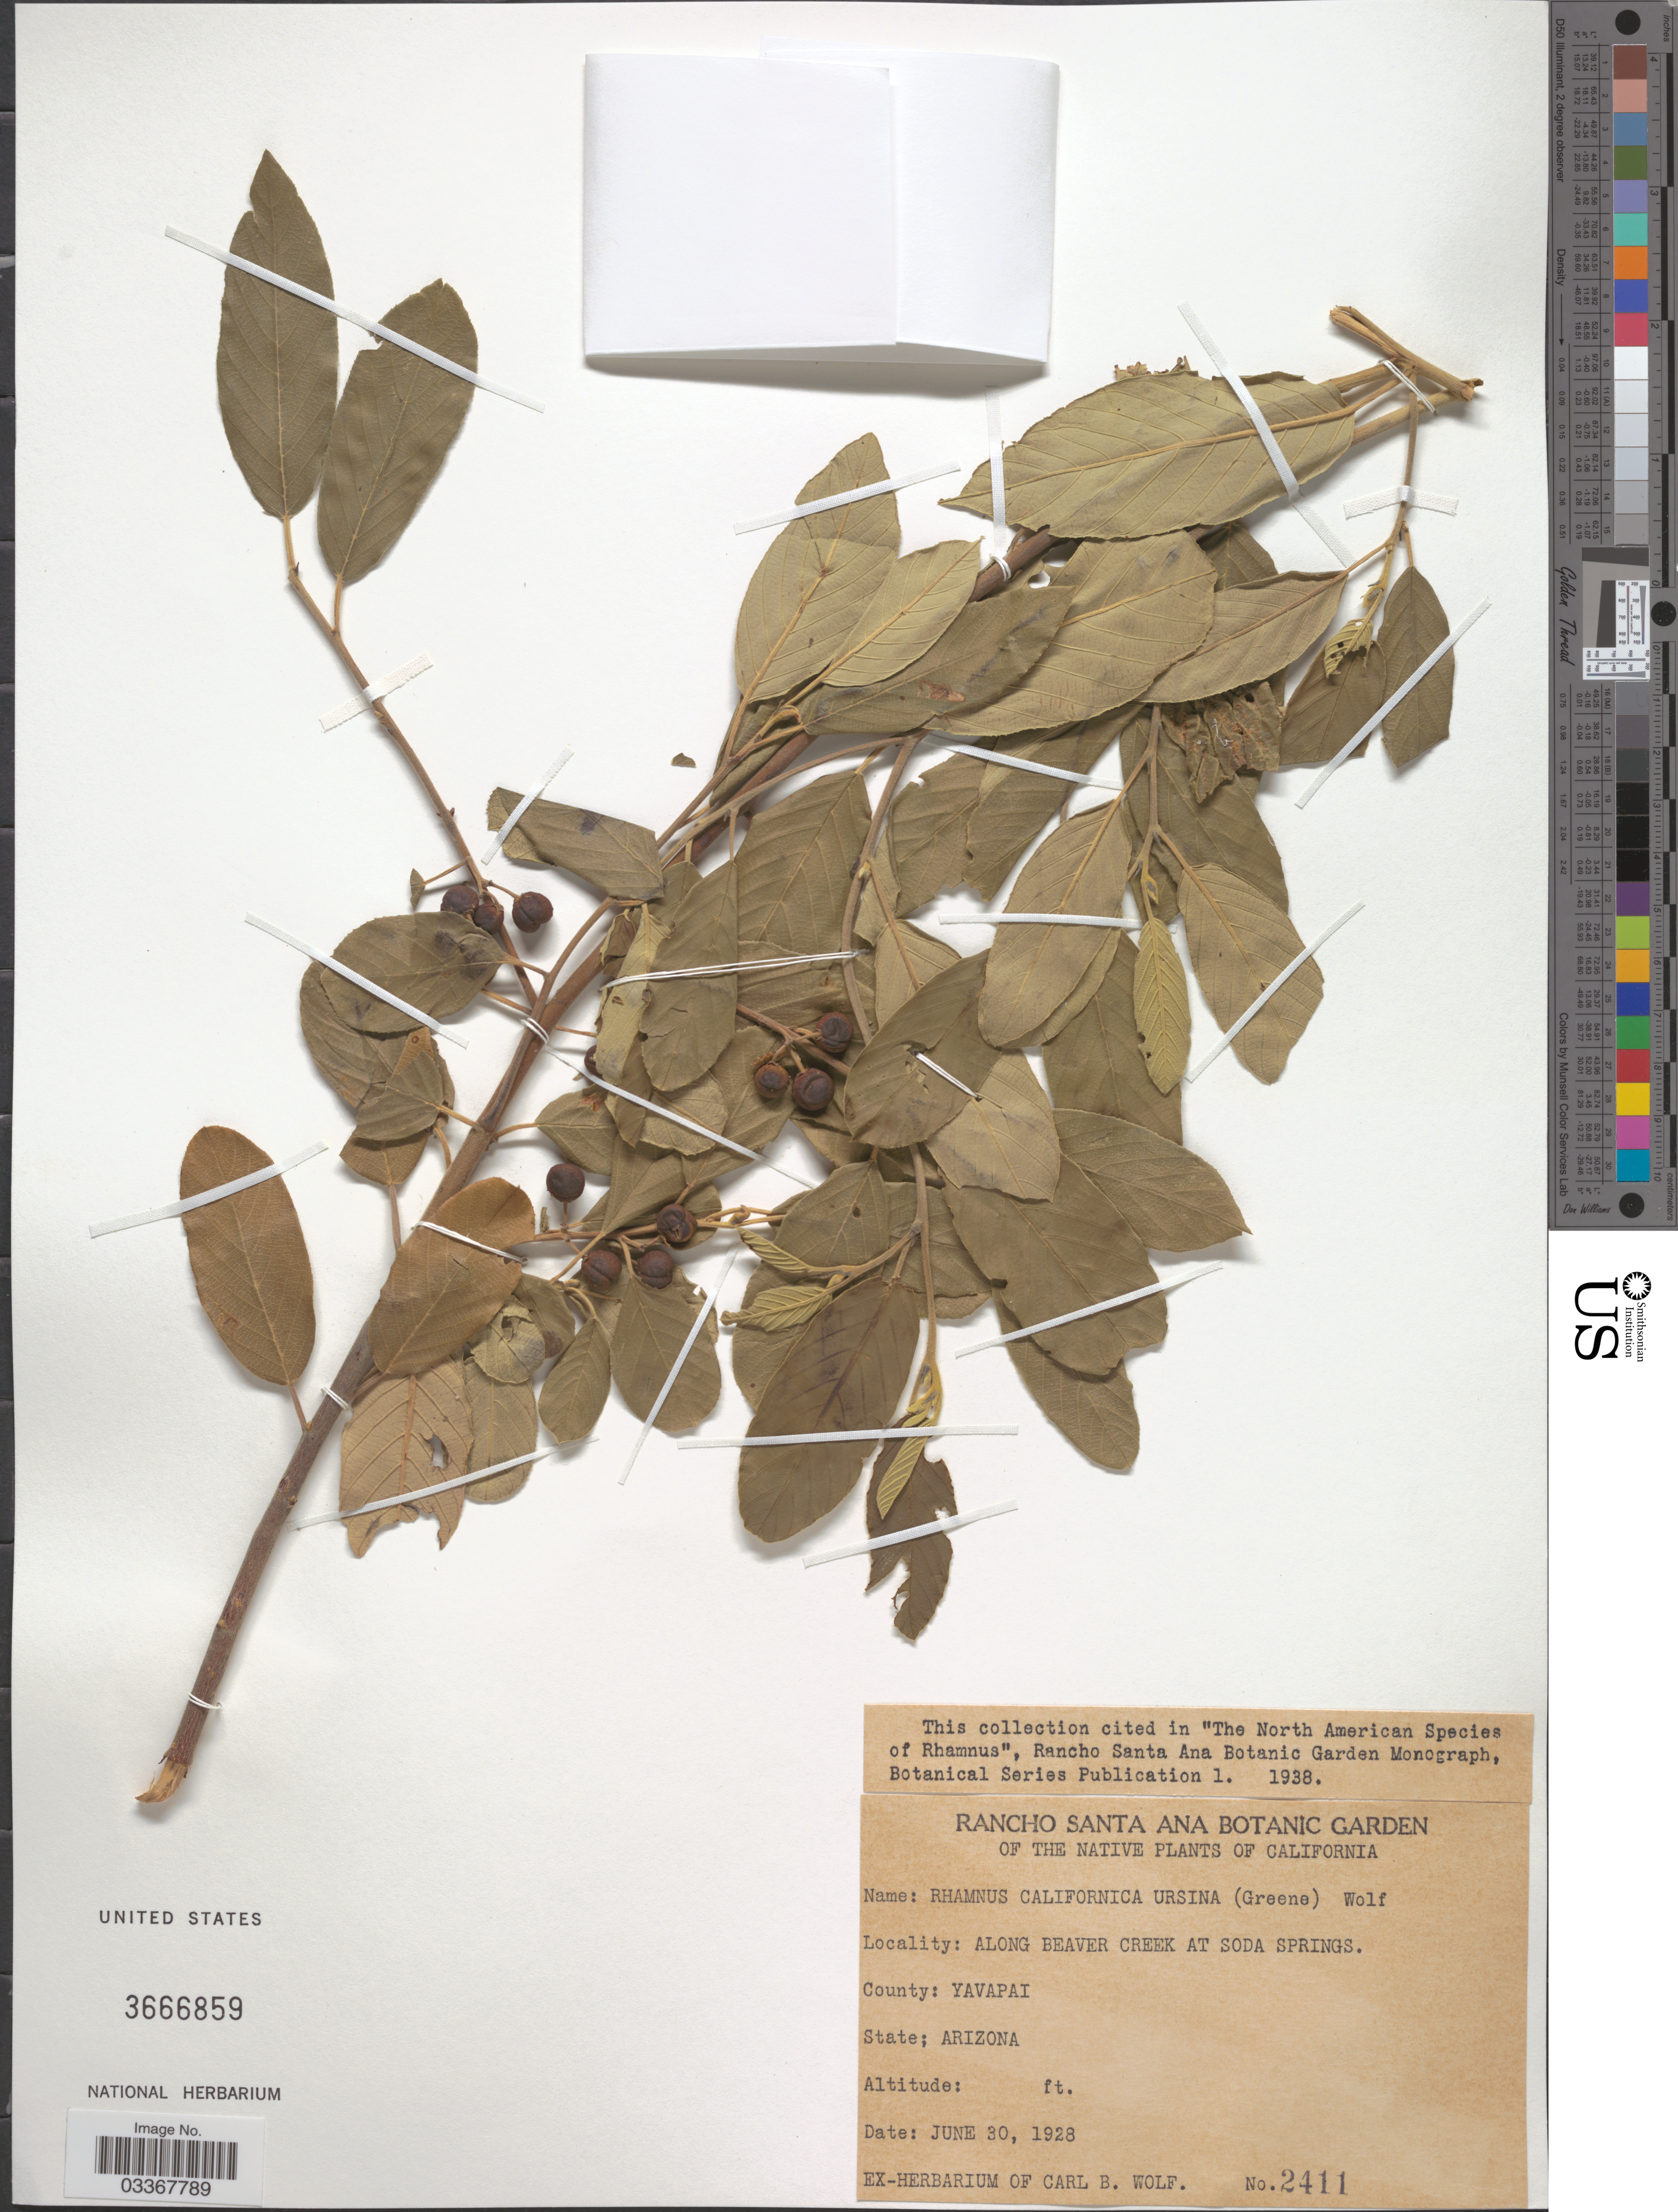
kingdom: Plantae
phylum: Tracheophyta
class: Magnoliopsida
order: Rosales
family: Rhamnaceae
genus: Frangula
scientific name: Frangula californica subsp. ursina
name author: (Greene) Kartesz & Gandhi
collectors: ex herb. Carl B. Wolf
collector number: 2411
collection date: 1928-06-30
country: United States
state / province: Arizona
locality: Along Beaver Creek at Soda Springs, County: Yavapai.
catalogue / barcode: US 3666859